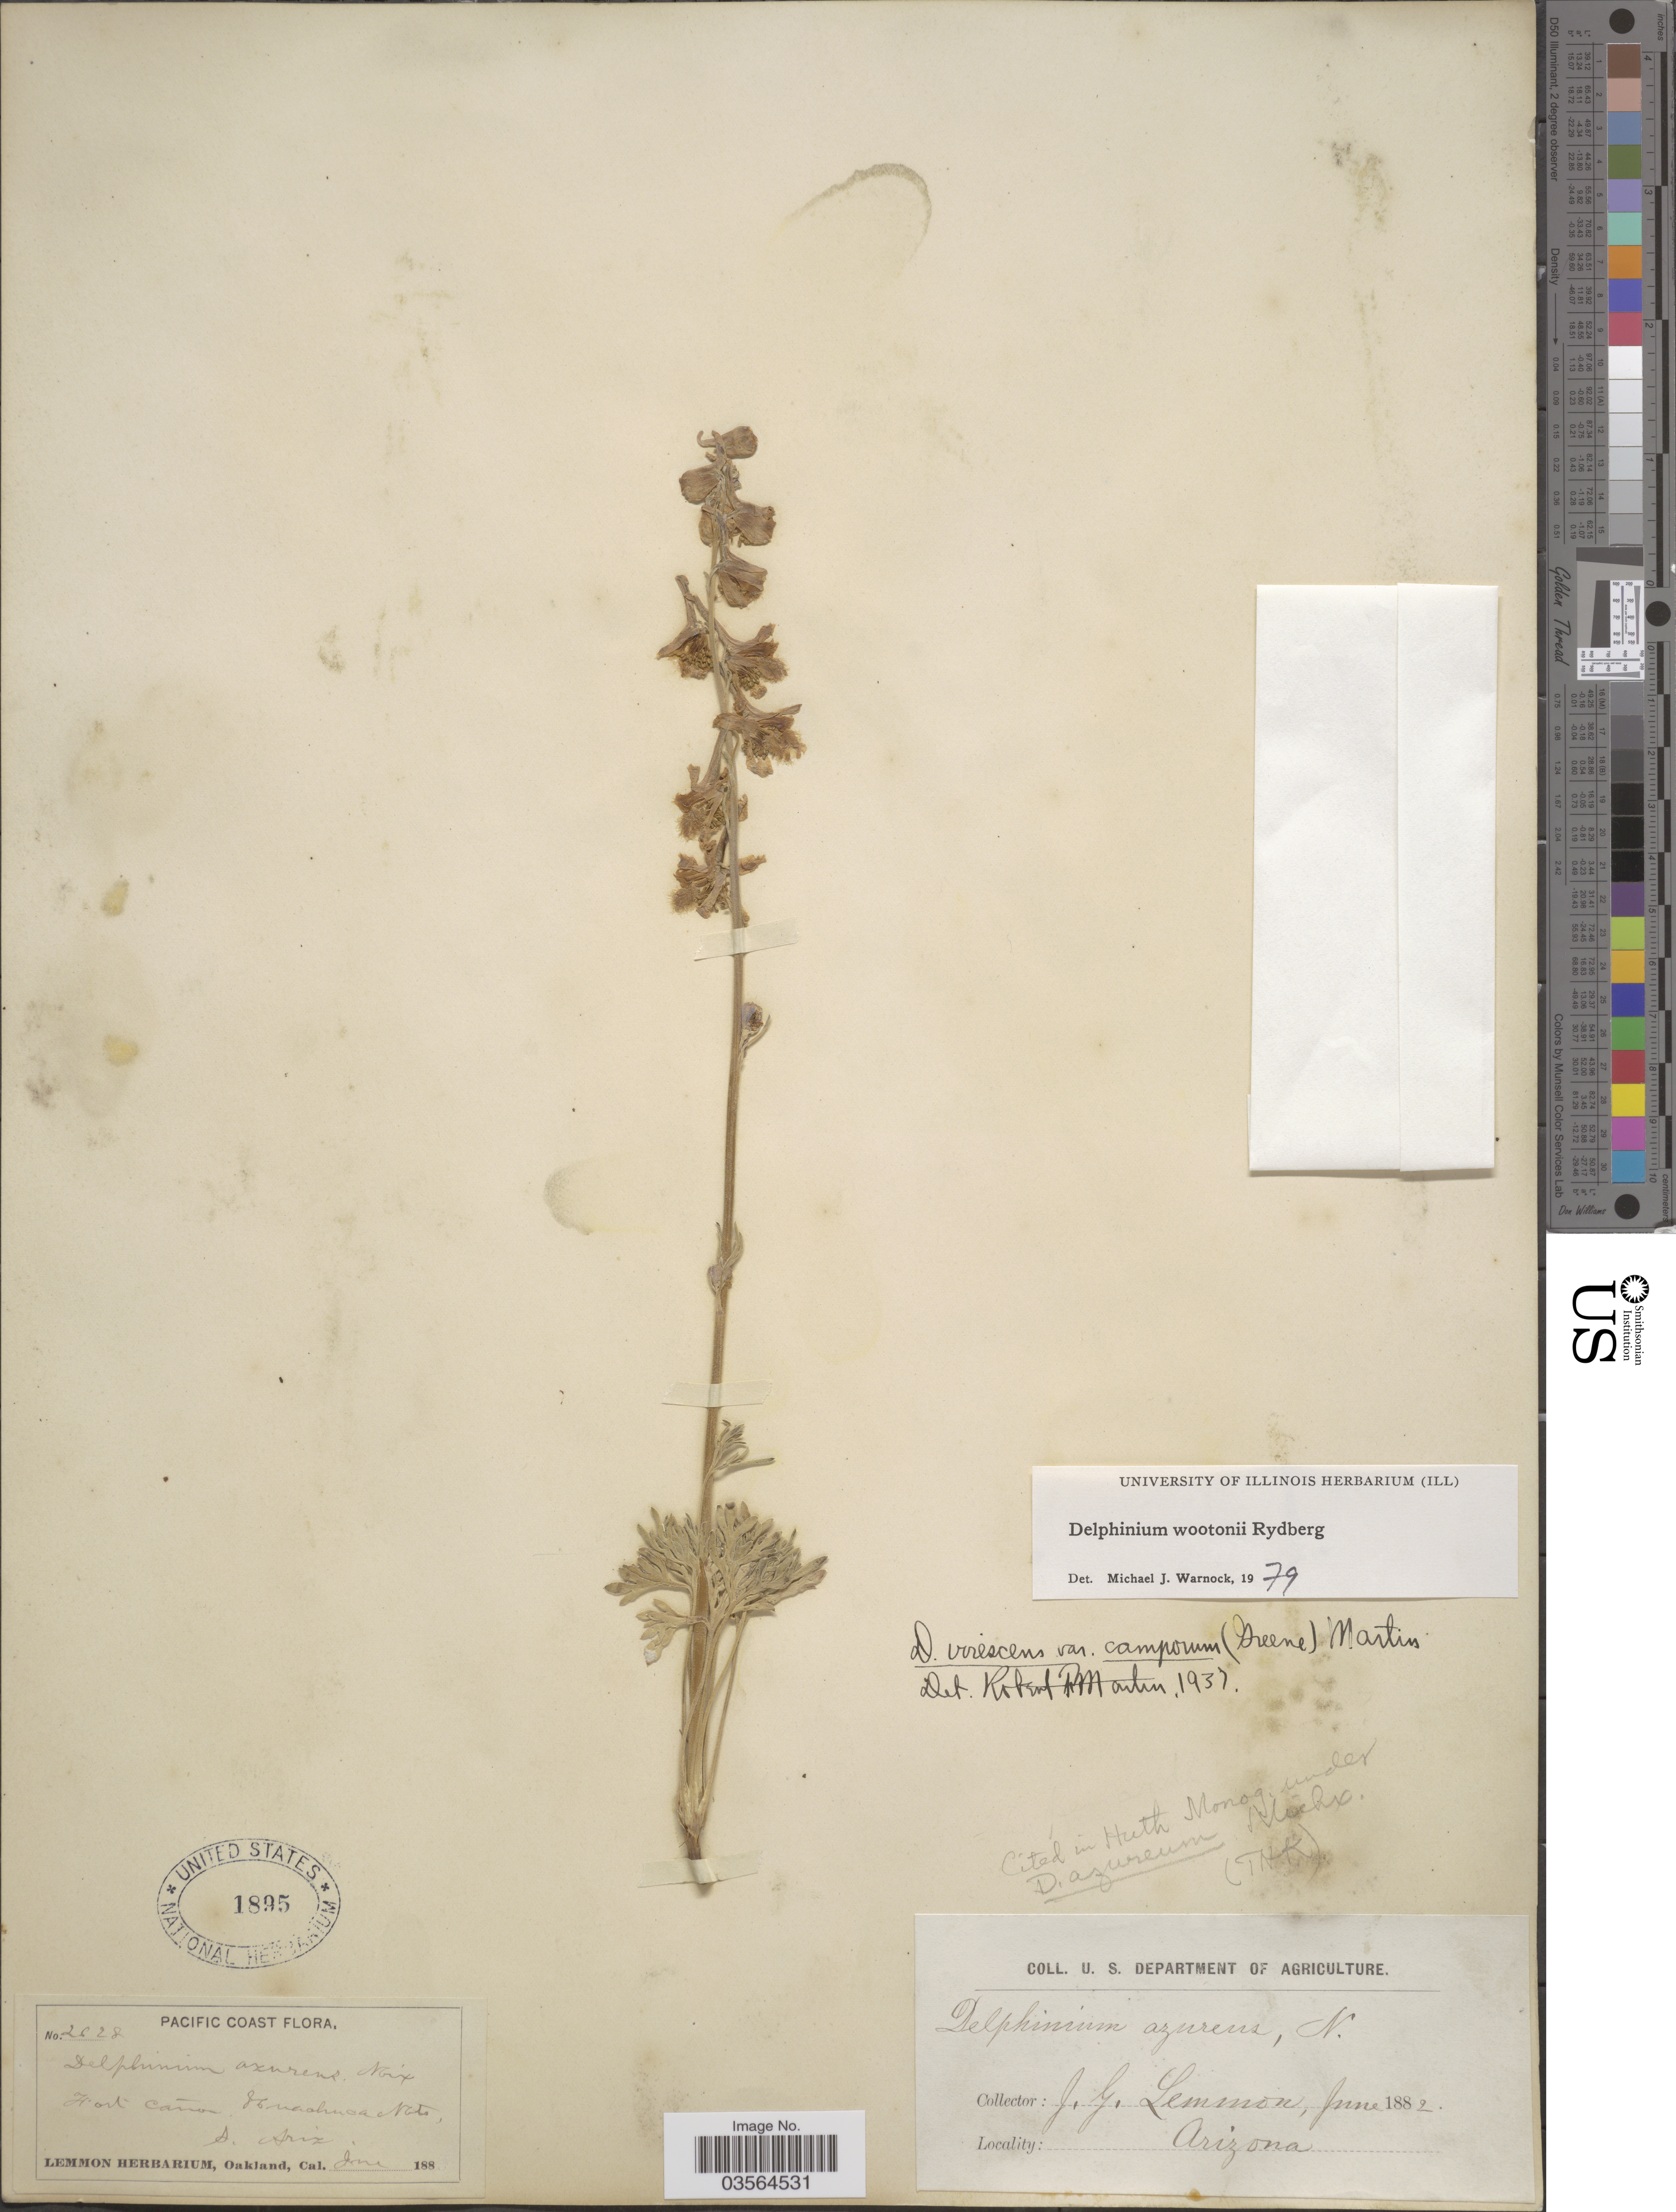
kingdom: Plantae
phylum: Tracheophyta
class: Magnoliopsida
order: Ranunculales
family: Ranunculaceae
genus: Delphinium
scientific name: Delphinium wootonii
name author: Rydb.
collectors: J. Lemmon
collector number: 2628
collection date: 1882-06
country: United States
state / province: Arizona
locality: Hort cañon. Huachuca Mts. S. Ariz.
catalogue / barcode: US 1895